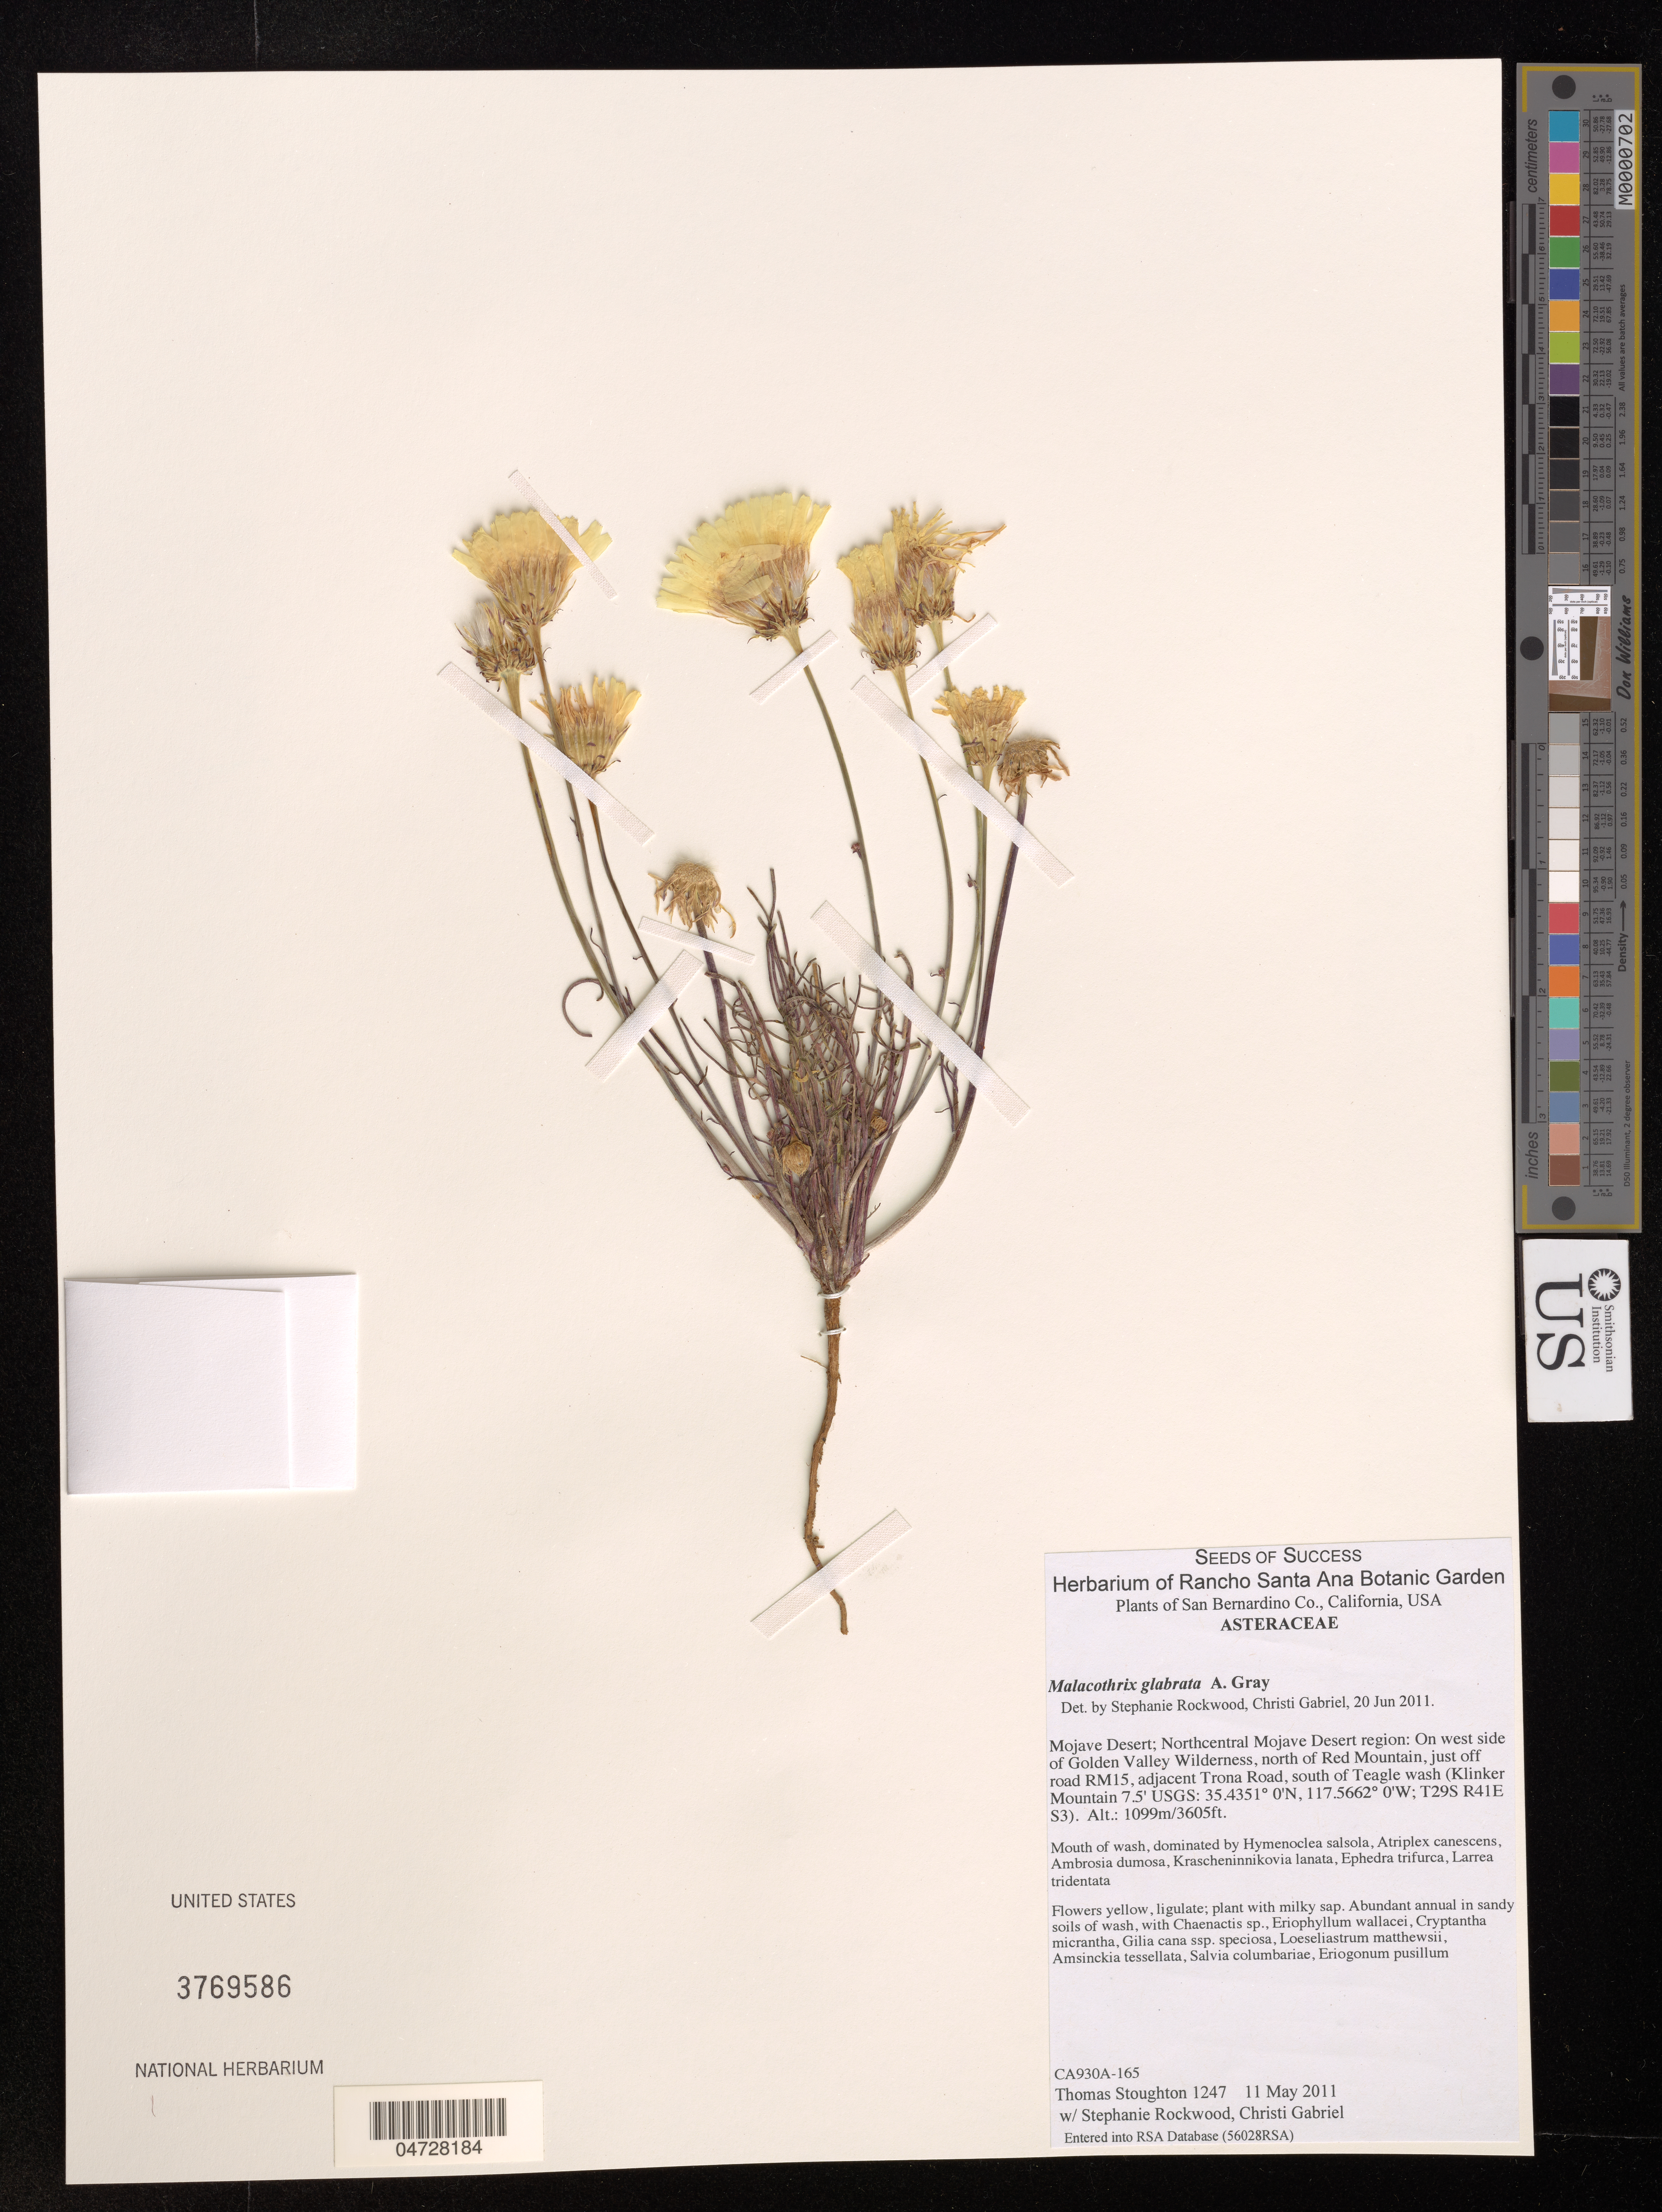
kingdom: Plantae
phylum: Tracheophyta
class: Magnoliopsida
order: Asterales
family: Asteraceae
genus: Malacothrix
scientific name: Malacothrix glabrata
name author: (A. Gray ex D.C. Eaton) A. Gray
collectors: T. Stoughton, S. Rockwood & C. Gabriel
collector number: CA930A/165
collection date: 2011-05-11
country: United States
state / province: California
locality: San Bernardino Co. Mojave Desert: Northcentral Mojave Desert region: On west side of Golden Valley Wilderness, north of Red Mountain, just off road RM15, adjacent Trona Road, south of Teagle wash (Klinker Mountain).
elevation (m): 1099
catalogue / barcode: US 3769586